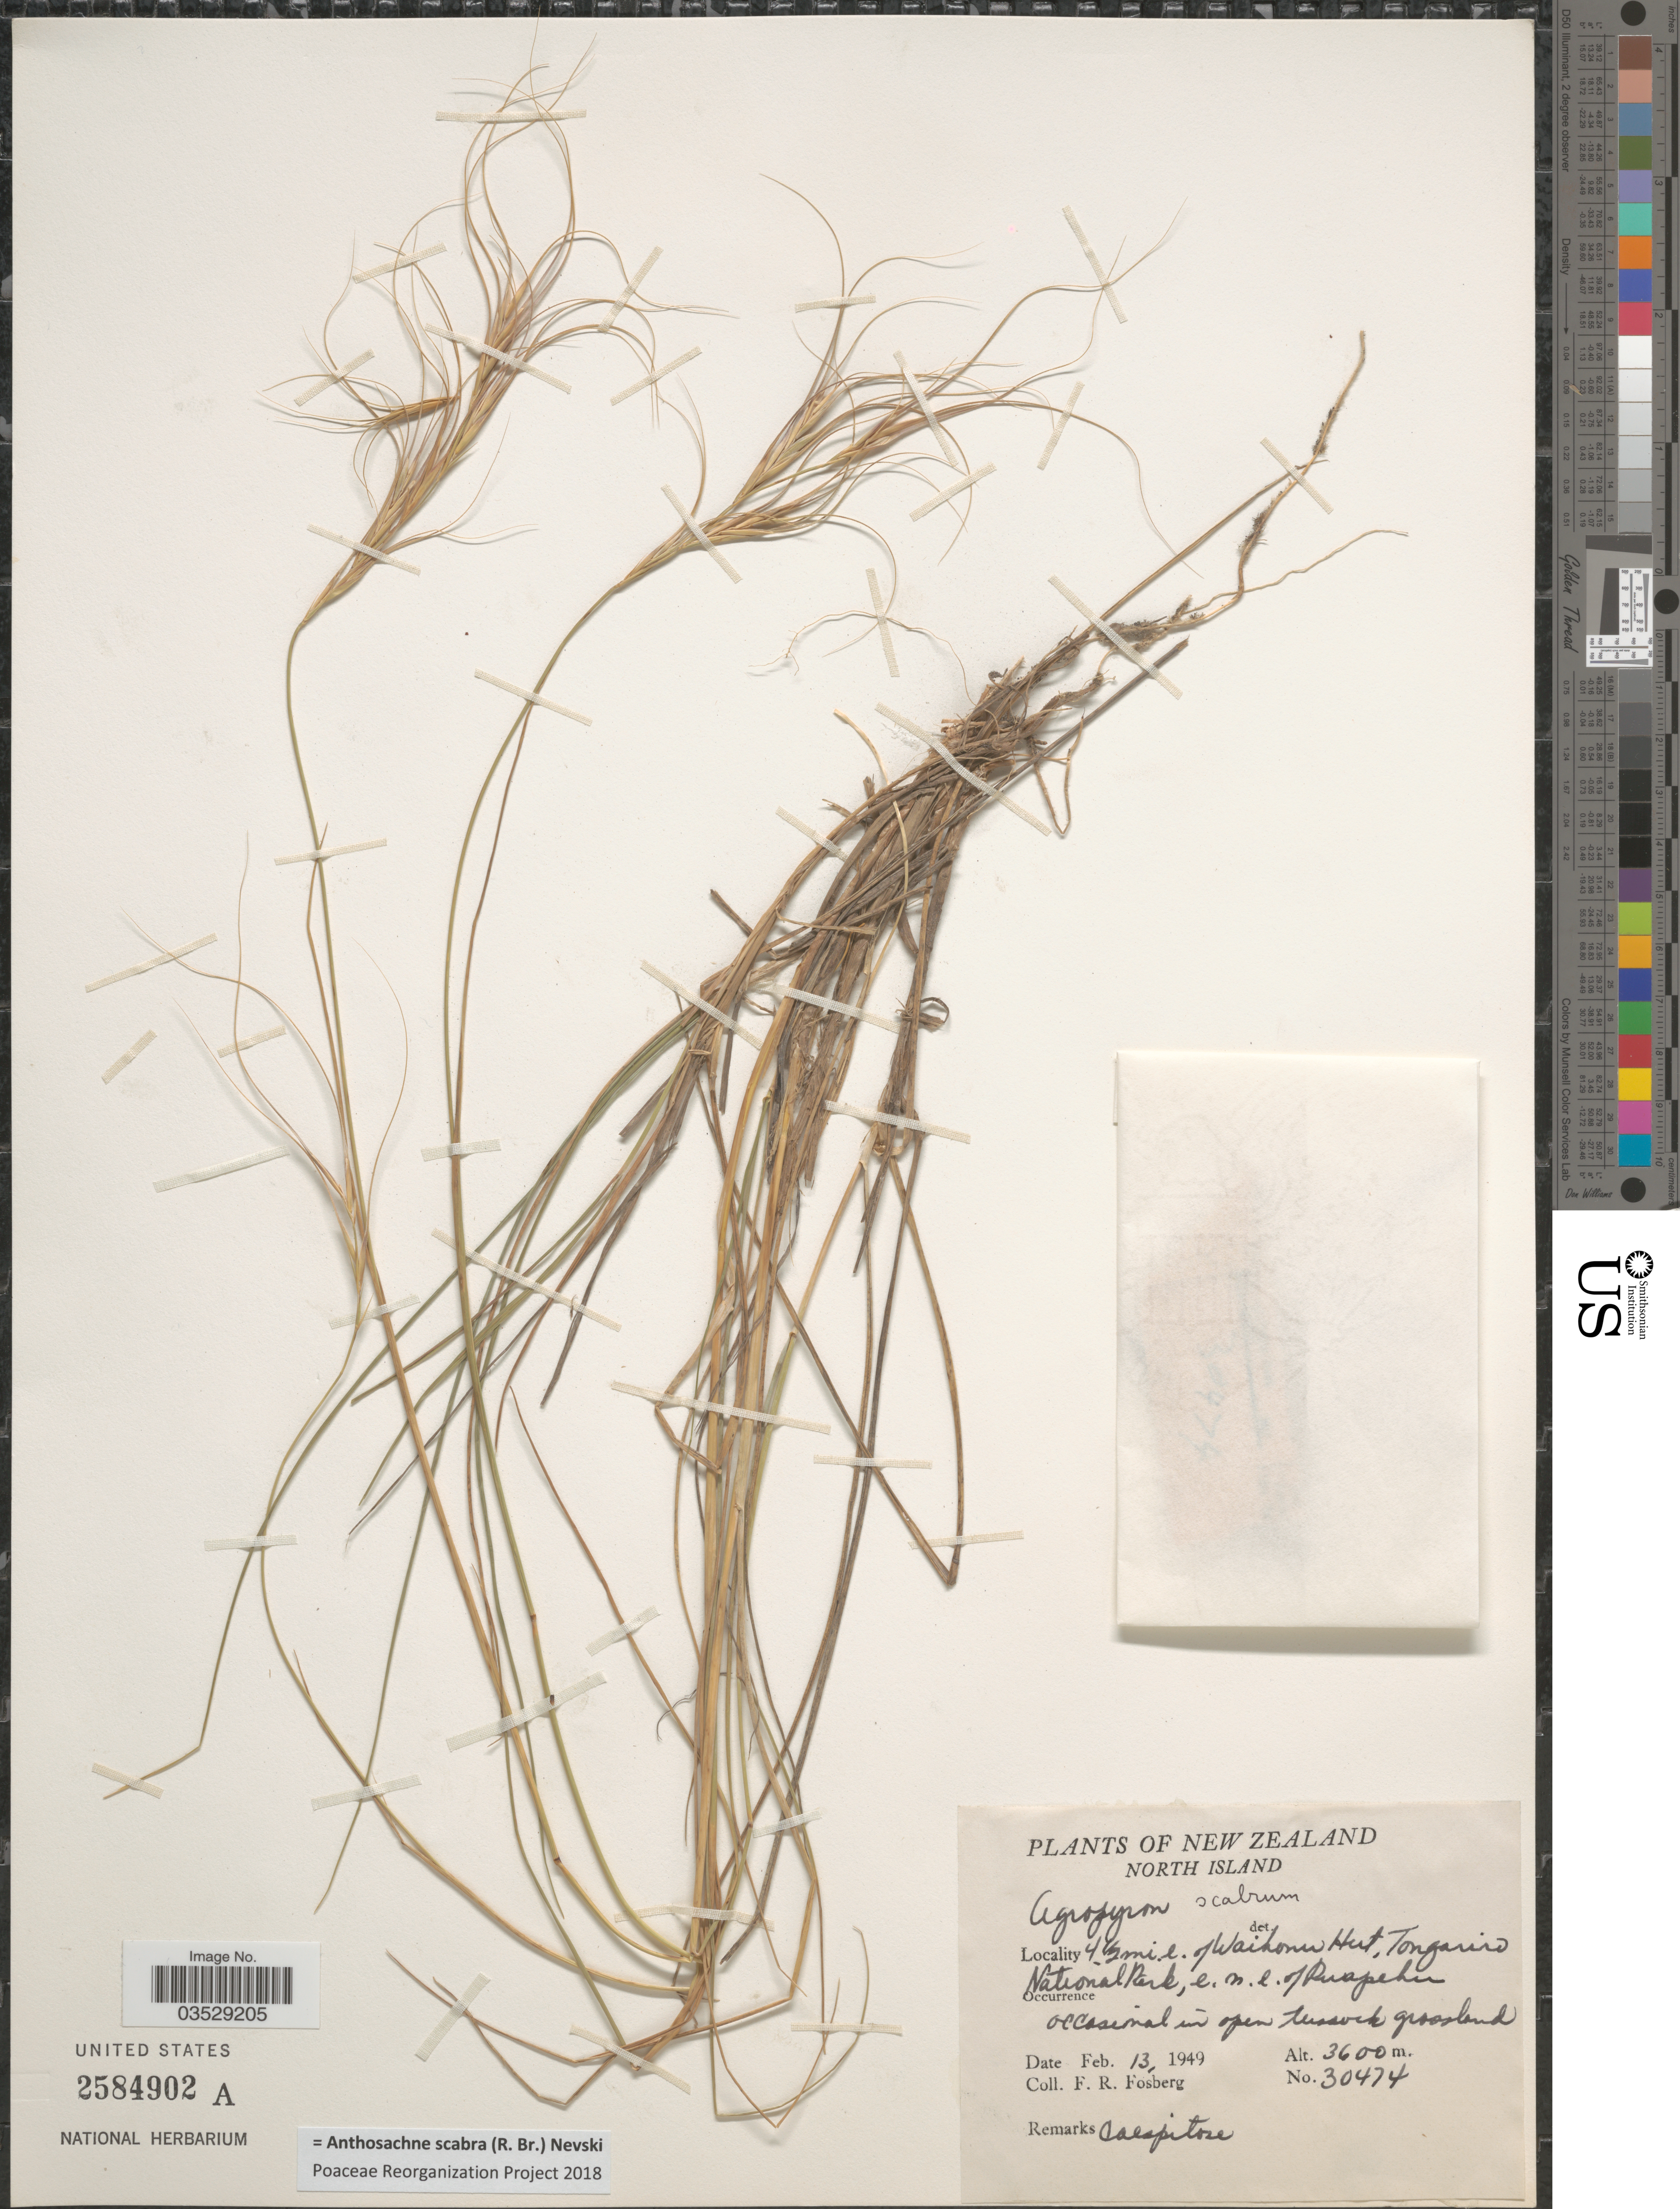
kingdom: Plantae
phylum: Tracheophyta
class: Liliopsida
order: Poales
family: Poaceae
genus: Anthosachne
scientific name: Anthosachne scabra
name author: (R. Br.) Nevski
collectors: F. R. Fosberg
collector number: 30474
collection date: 1949-02-13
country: New Zealand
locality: North Island. 4.5 mi. e. of Waihohonu Hut, Tongariro National Park, e.n.e. of Ruapehu.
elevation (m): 3600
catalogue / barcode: US 2584902A